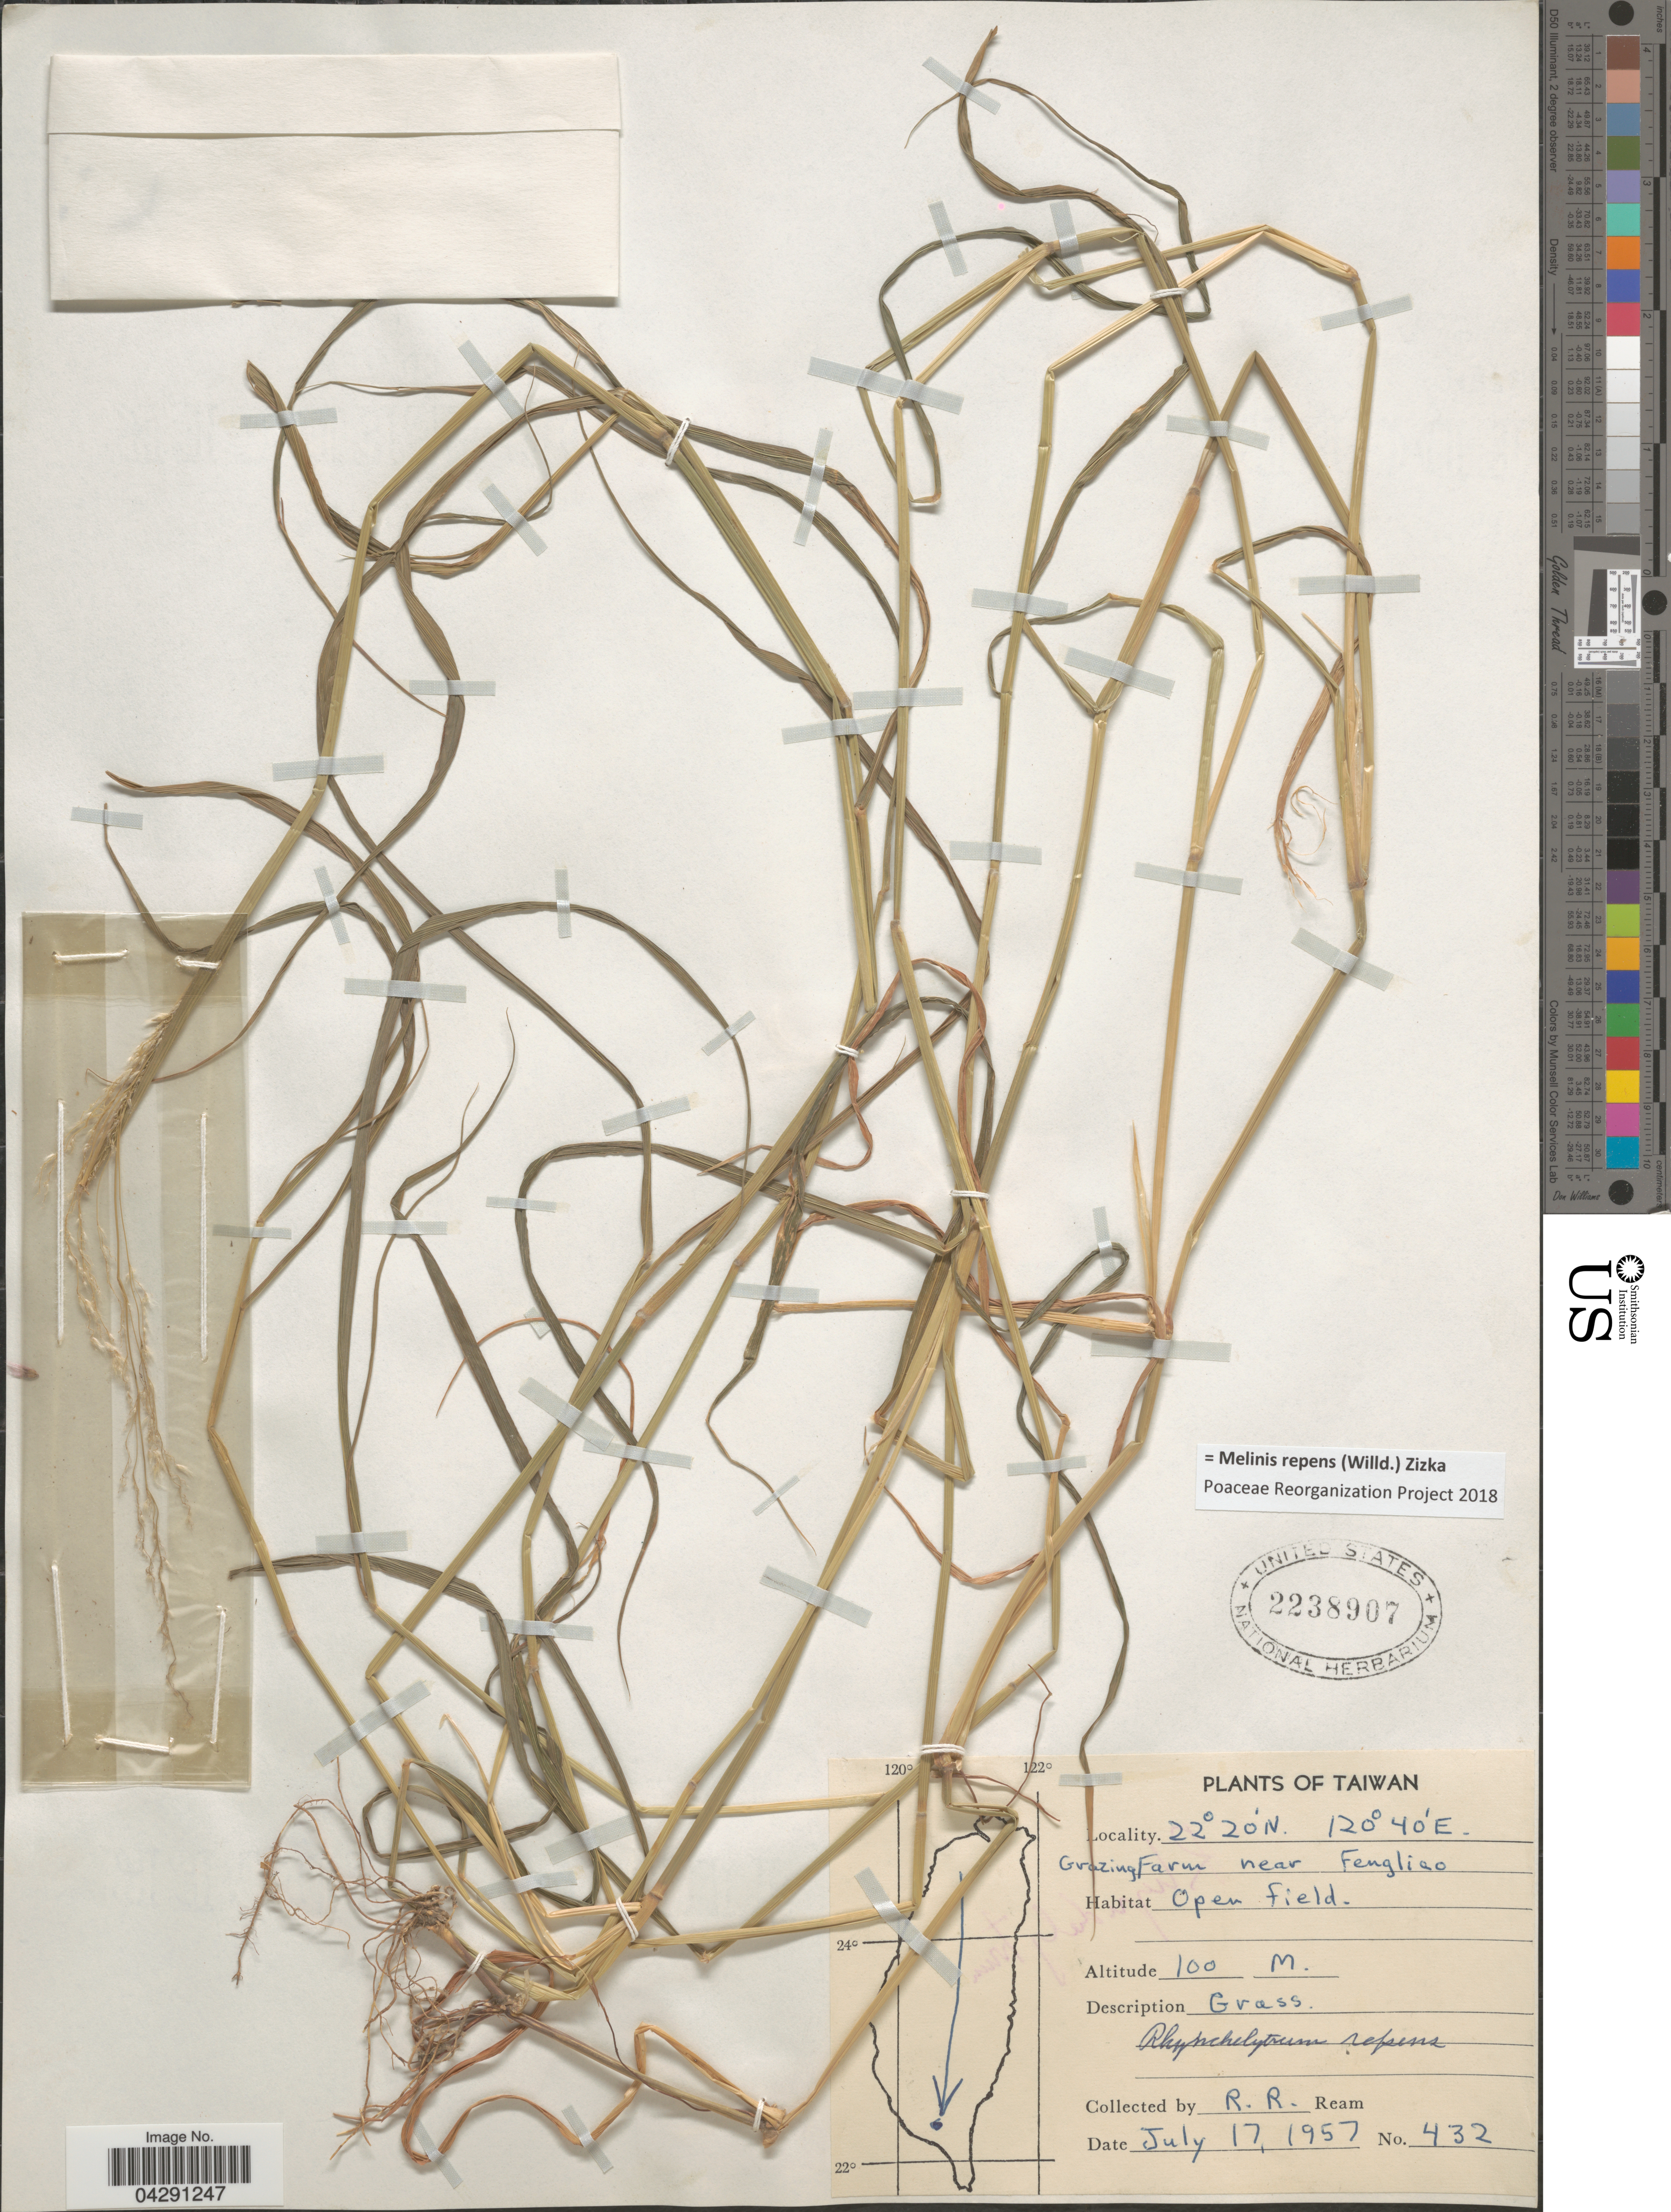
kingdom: Plantae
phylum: Tracheophyta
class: Liliopsida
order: Poales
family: Poaceae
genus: Melinis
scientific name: Melinis repens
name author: (Willd.) Zizka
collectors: R. Ream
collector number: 432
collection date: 1957-07-17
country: Taiwan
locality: Grazing Farm near Fengliso [interpreted].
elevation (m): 100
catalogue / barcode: US 2238907